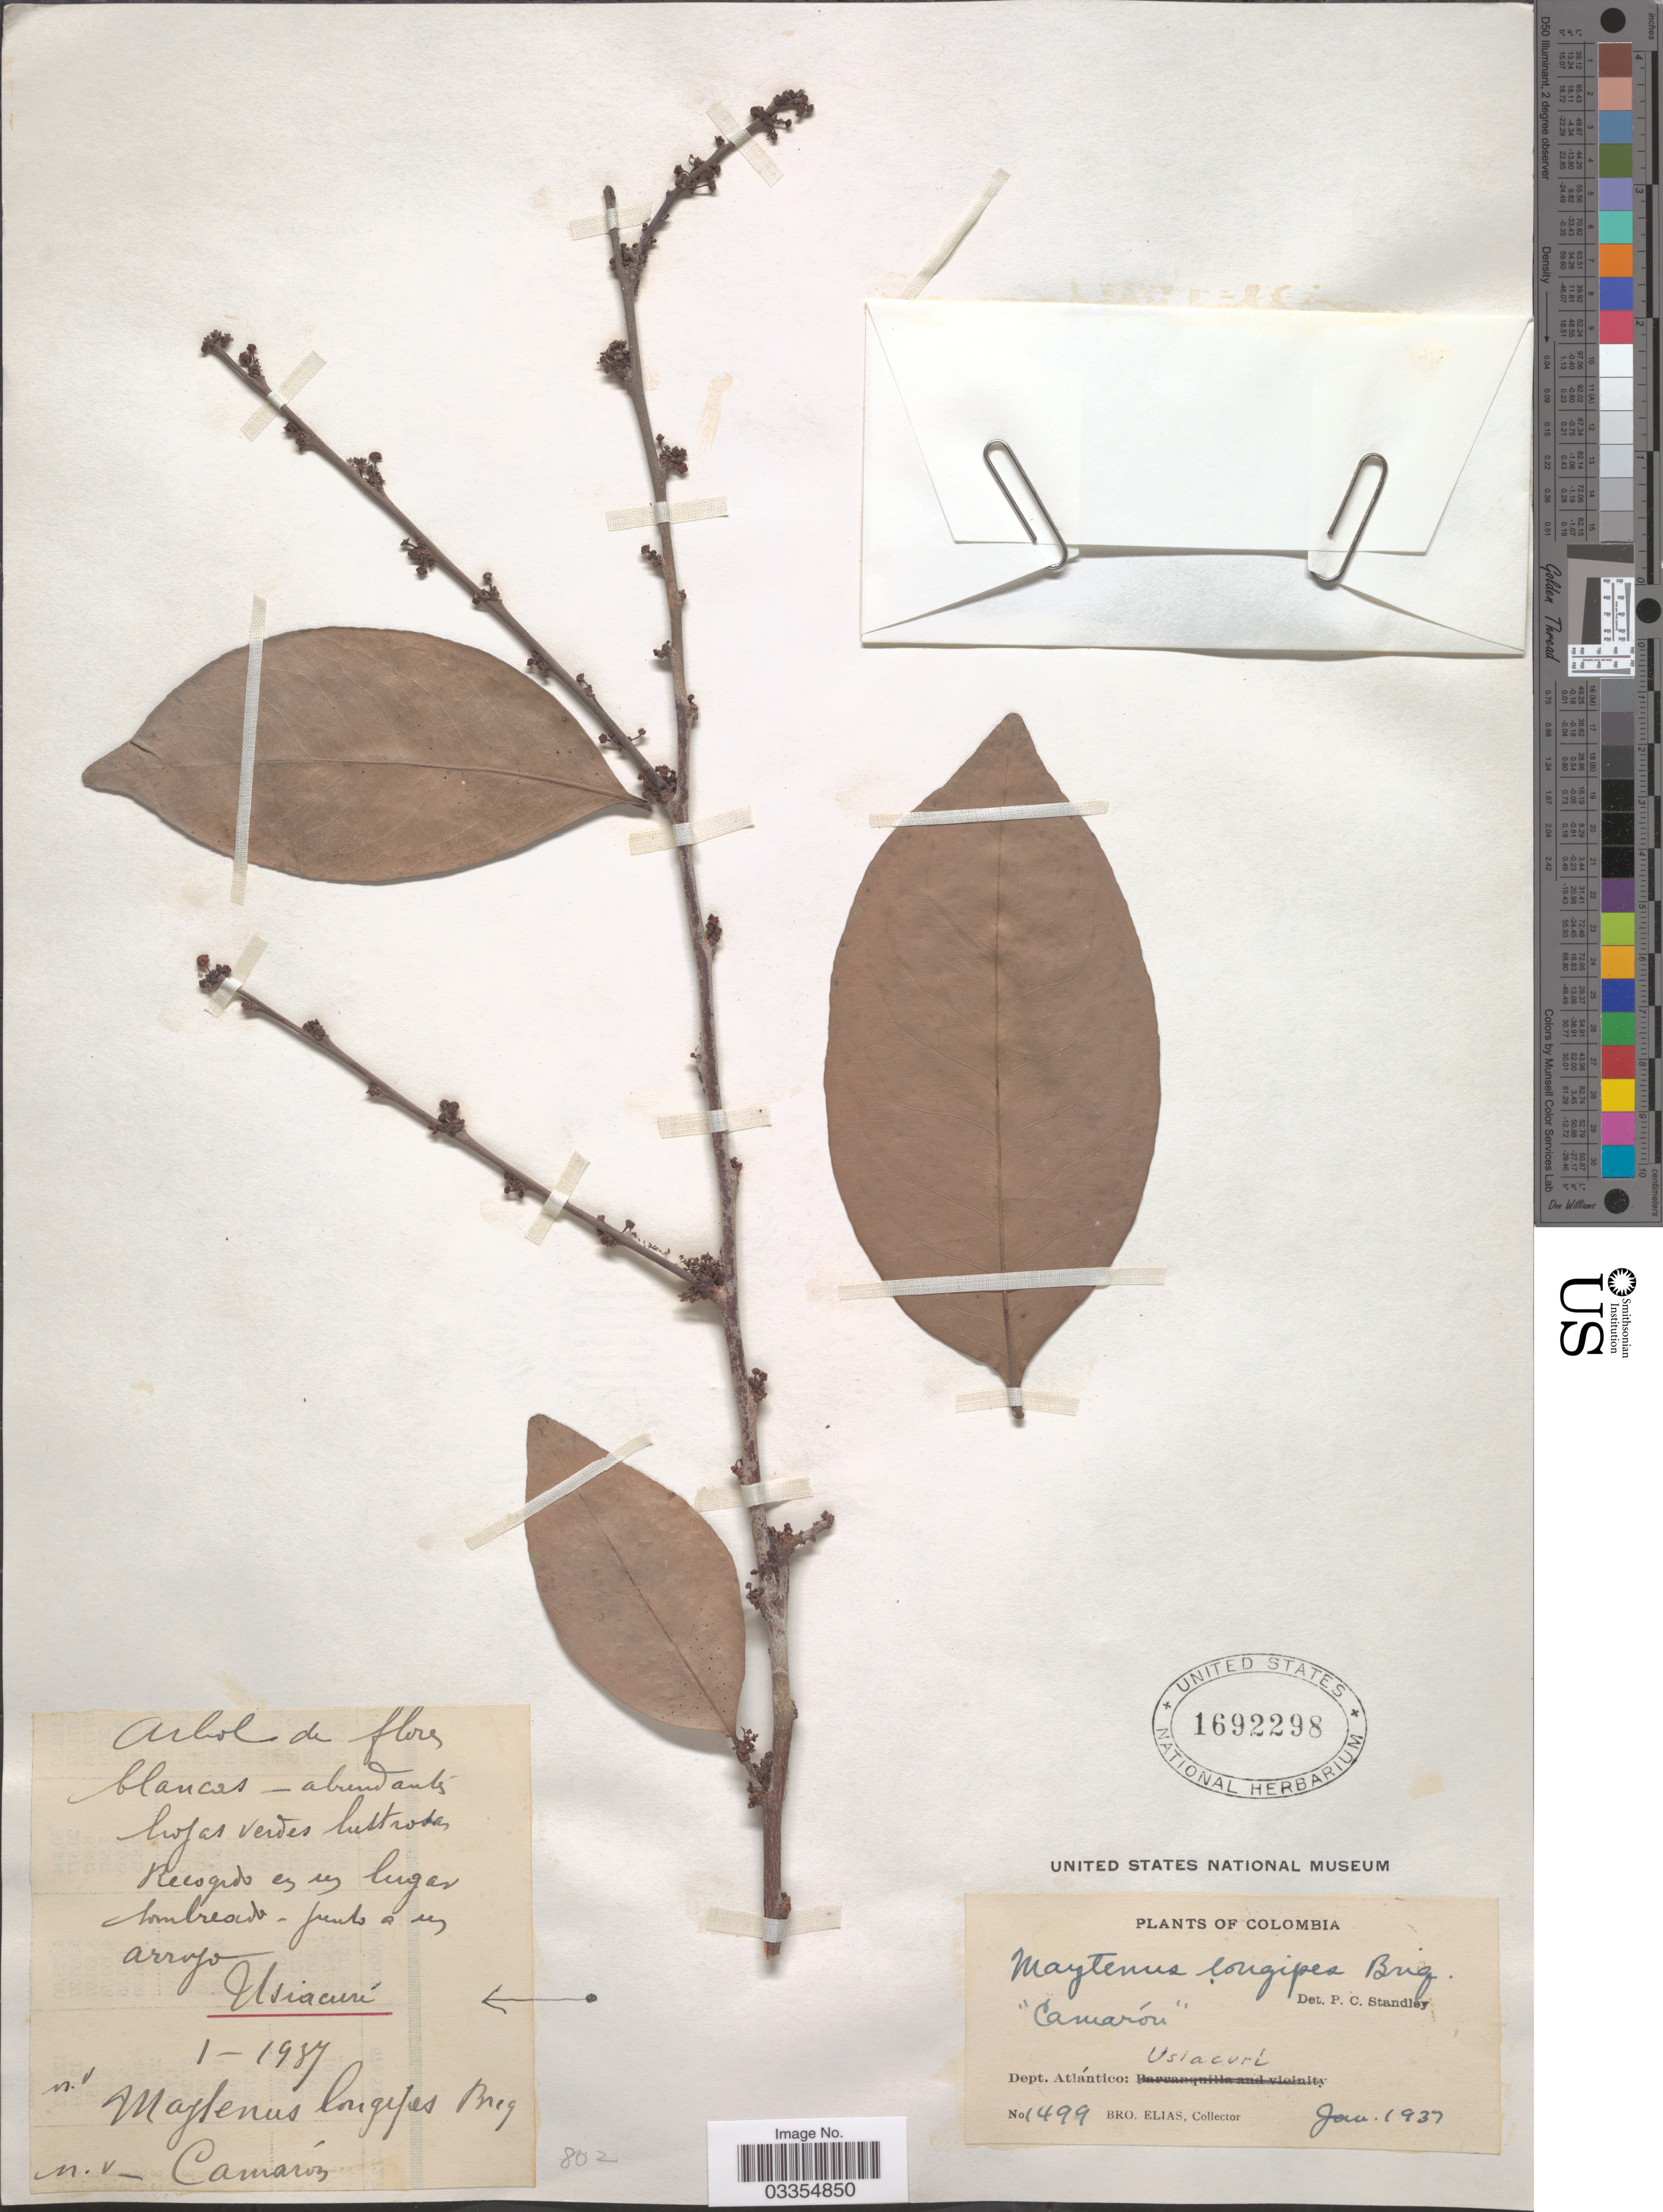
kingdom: Plantae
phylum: Tracheophyta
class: Magnoliopsida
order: Celastrales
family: Celastraceae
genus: Maytenus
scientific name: Maytenus longipes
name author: Briq.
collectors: Bro. Elias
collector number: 1499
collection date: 1937-01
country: Colombia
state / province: Atlántico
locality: Dept. Atlántico: Usiacurí.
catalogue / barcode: US 1692298